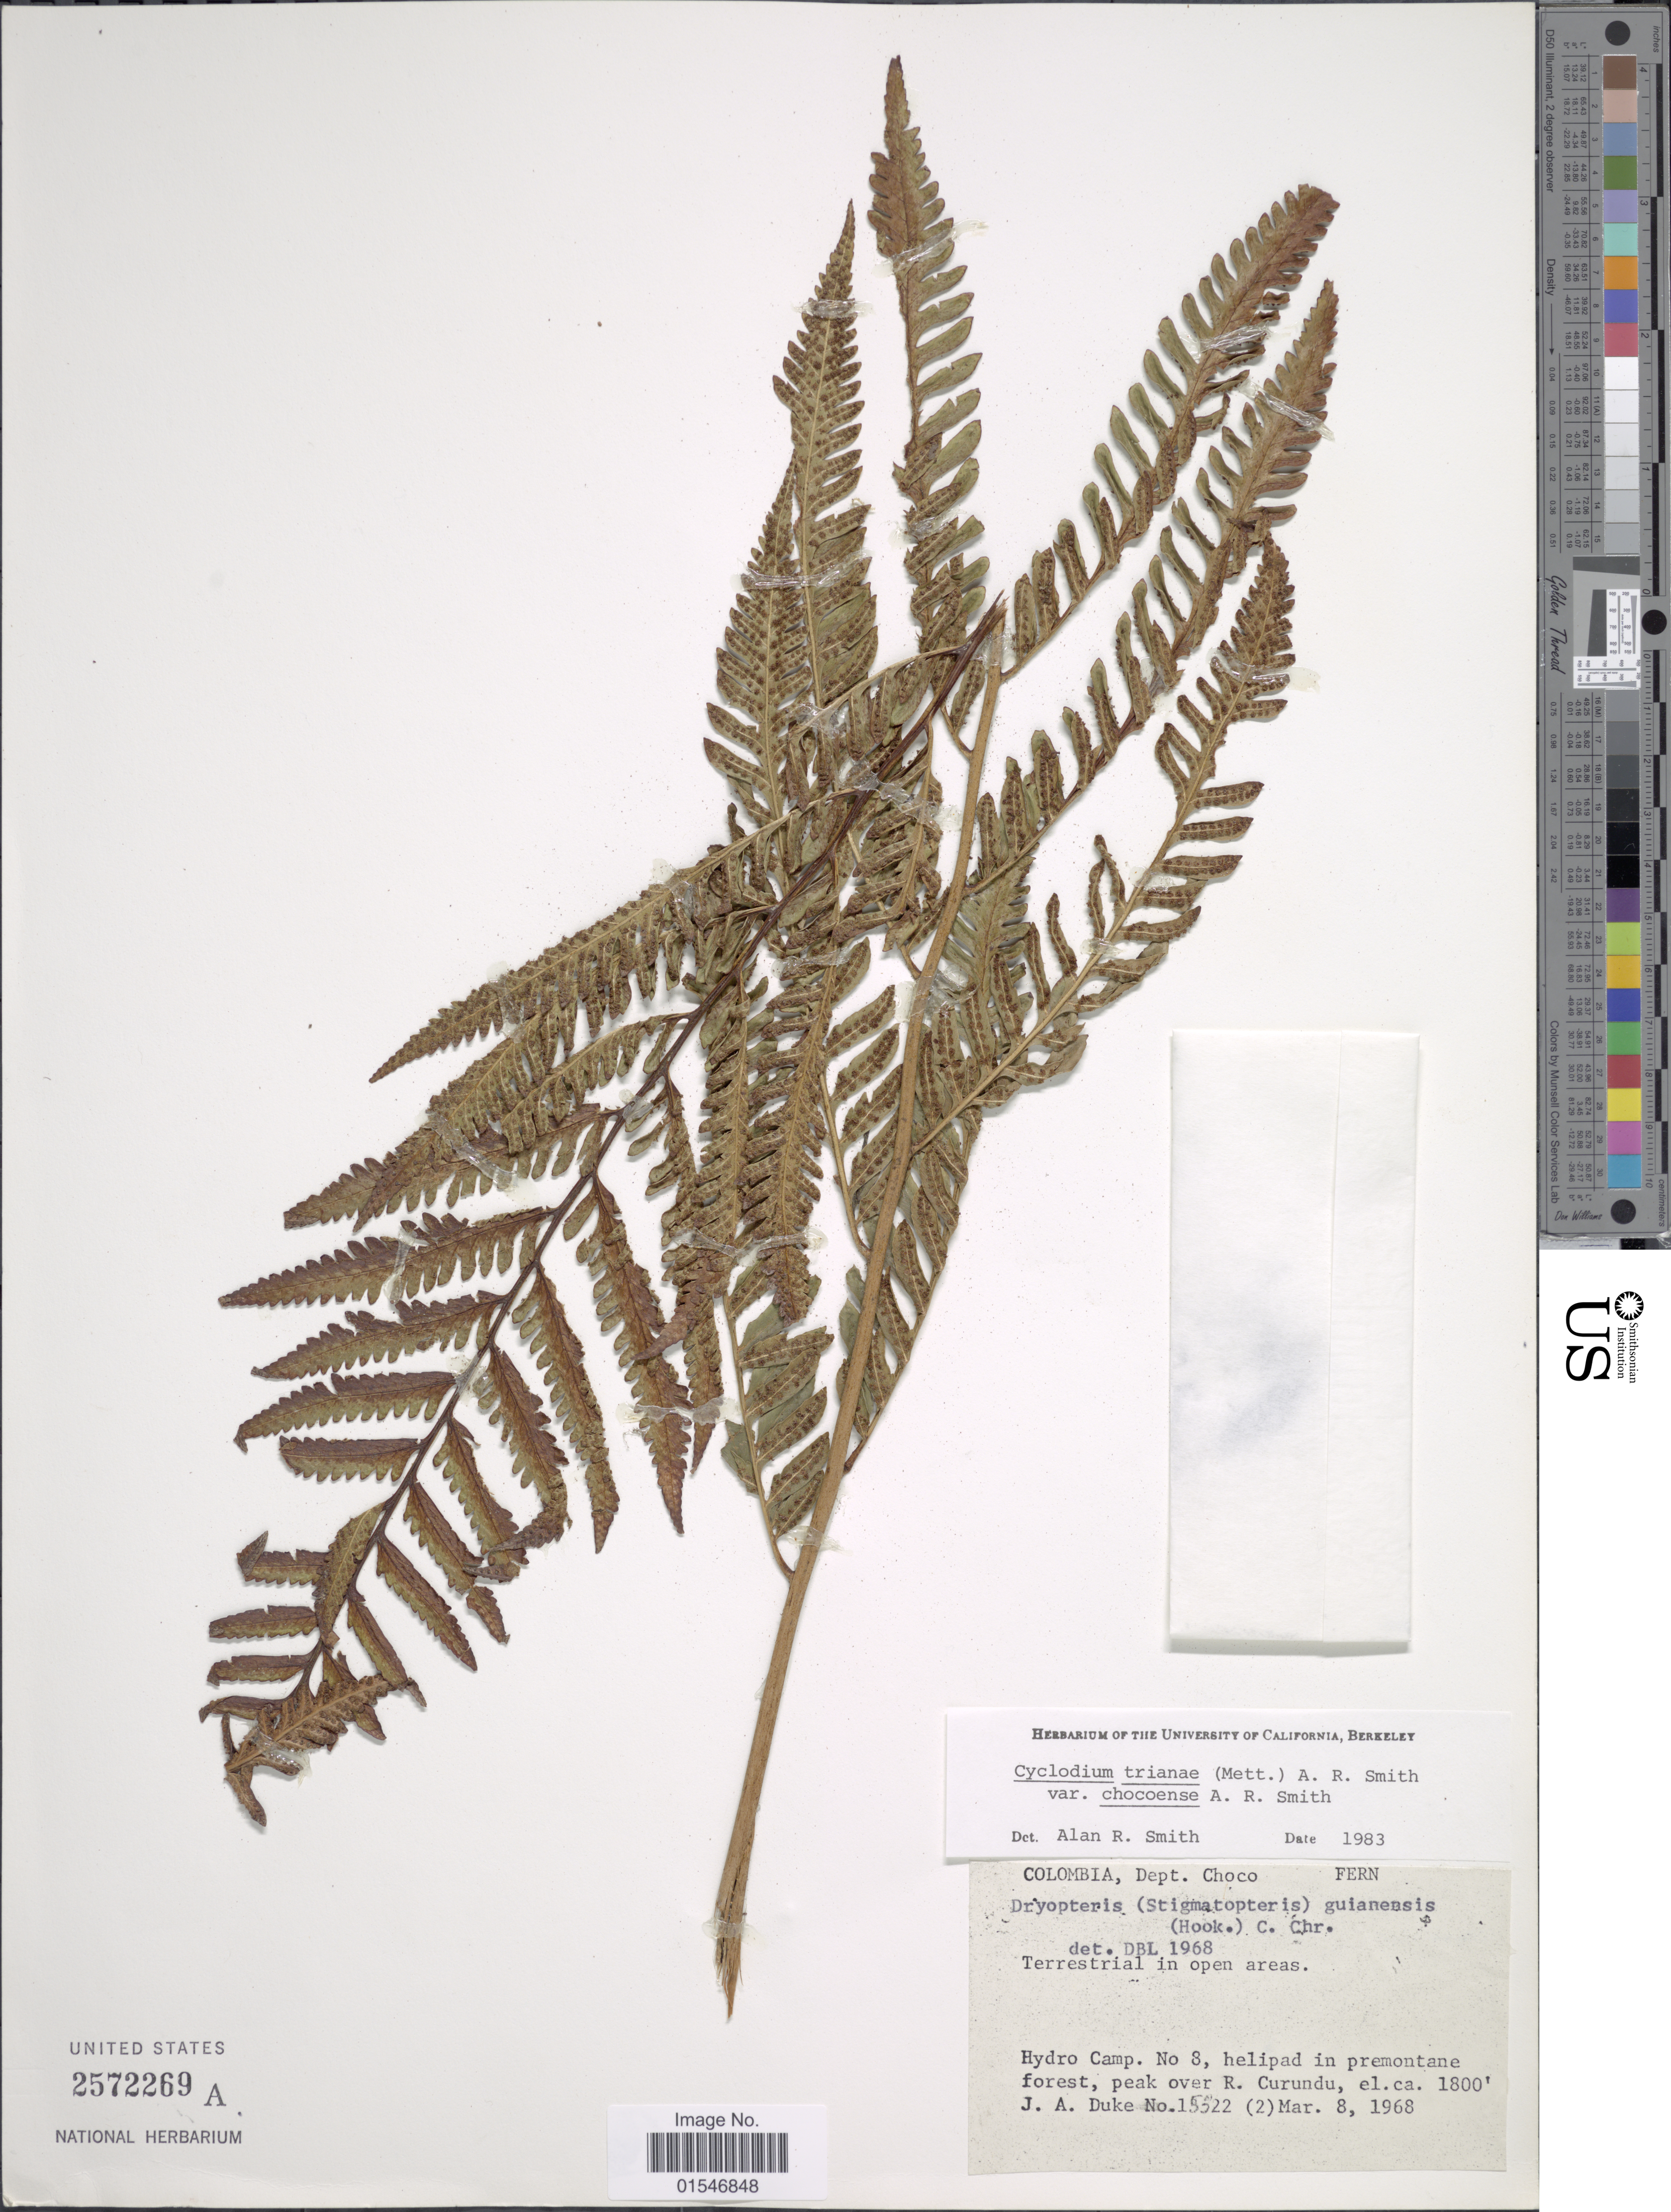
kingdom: Plantae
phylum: Tracheophyta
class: Polypodiopsida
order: Polypodiales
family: Dryopteridaceae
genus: Cyclodium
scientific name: Cyclodium trianae var. chocoense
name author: A.R. Sm.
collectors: J. A. Duke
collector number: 15522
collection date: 1968-03-08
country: Colombia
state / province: Chocó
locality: Colombia, Dept. Choco, Hydro Camp. No.8, helipad in premontane forest, peak over R. Curundu.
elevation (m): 549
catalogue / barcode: US 2572269A